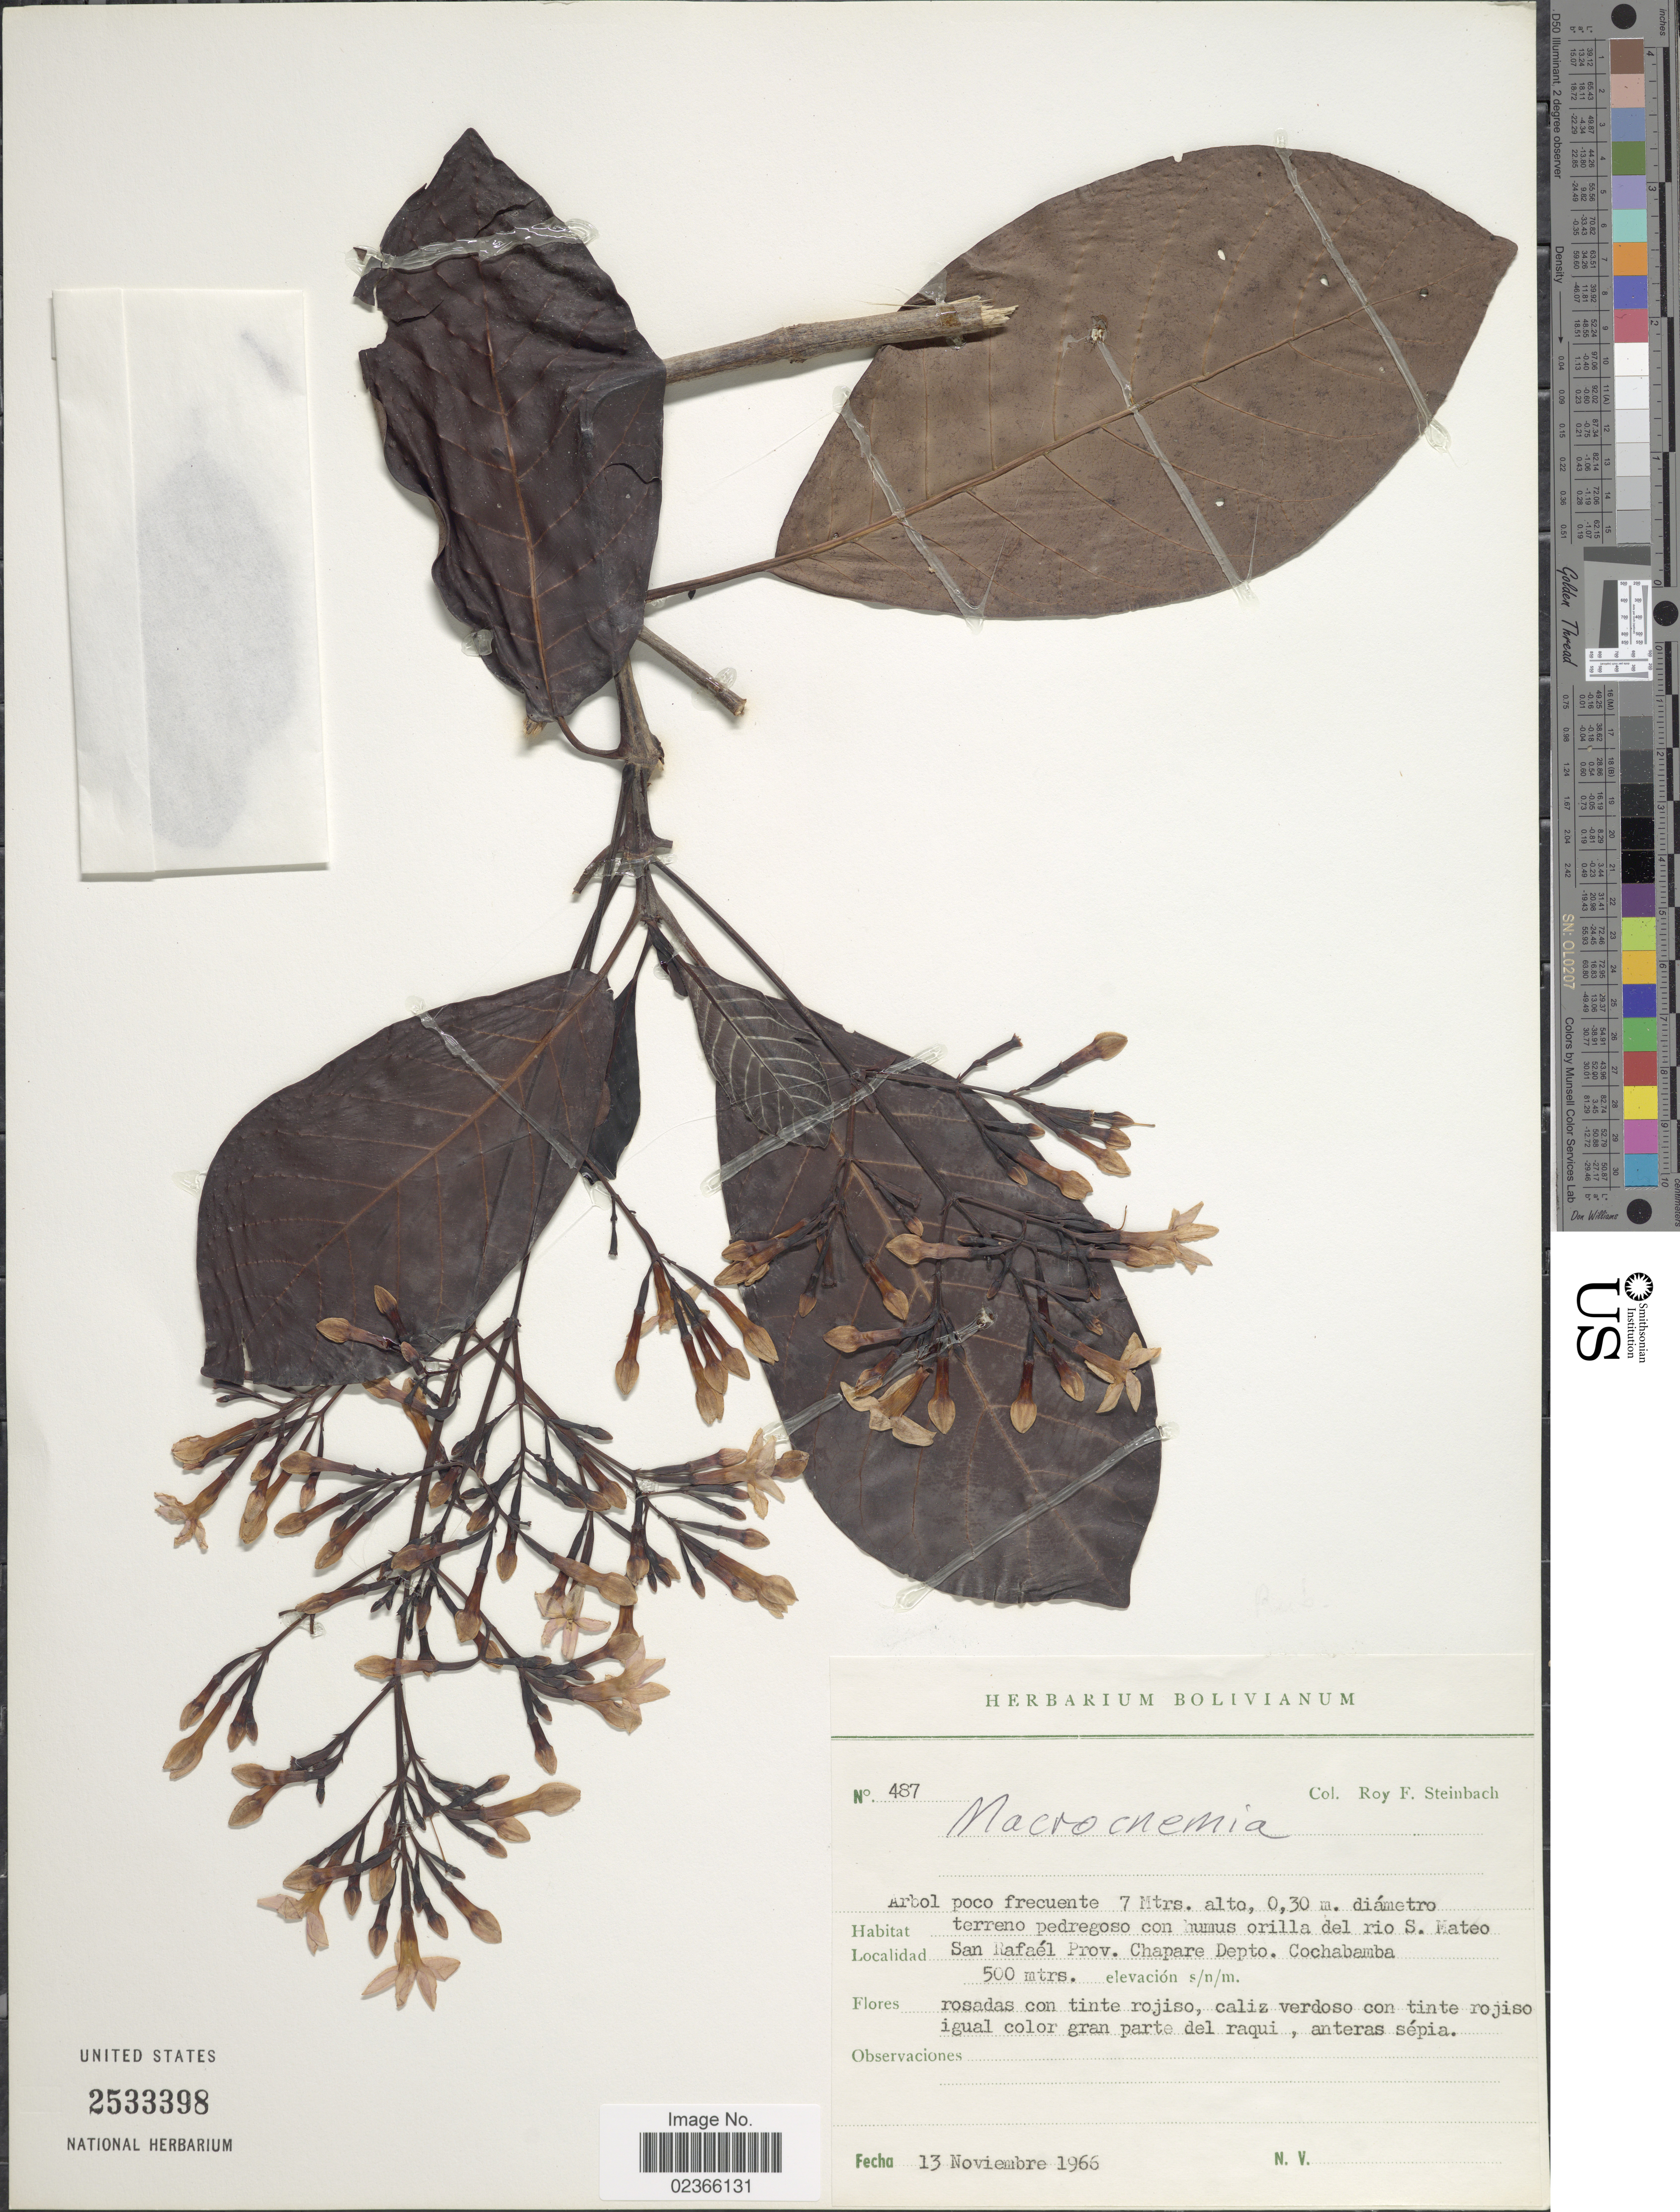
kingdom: Plantae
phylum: Tracheophyta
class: Magnoliopsida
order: Gentianales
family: Rubiaceae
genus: Macrocnemum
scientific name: Macrocnemum sp.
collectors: R. F. Steinbach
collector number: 487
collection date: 1966-11-13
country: Bolivia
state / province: Cochabamba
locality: San Rafael Prov. Chapare Depto. Cochabamba.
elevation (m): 500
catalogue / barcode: US 2533398